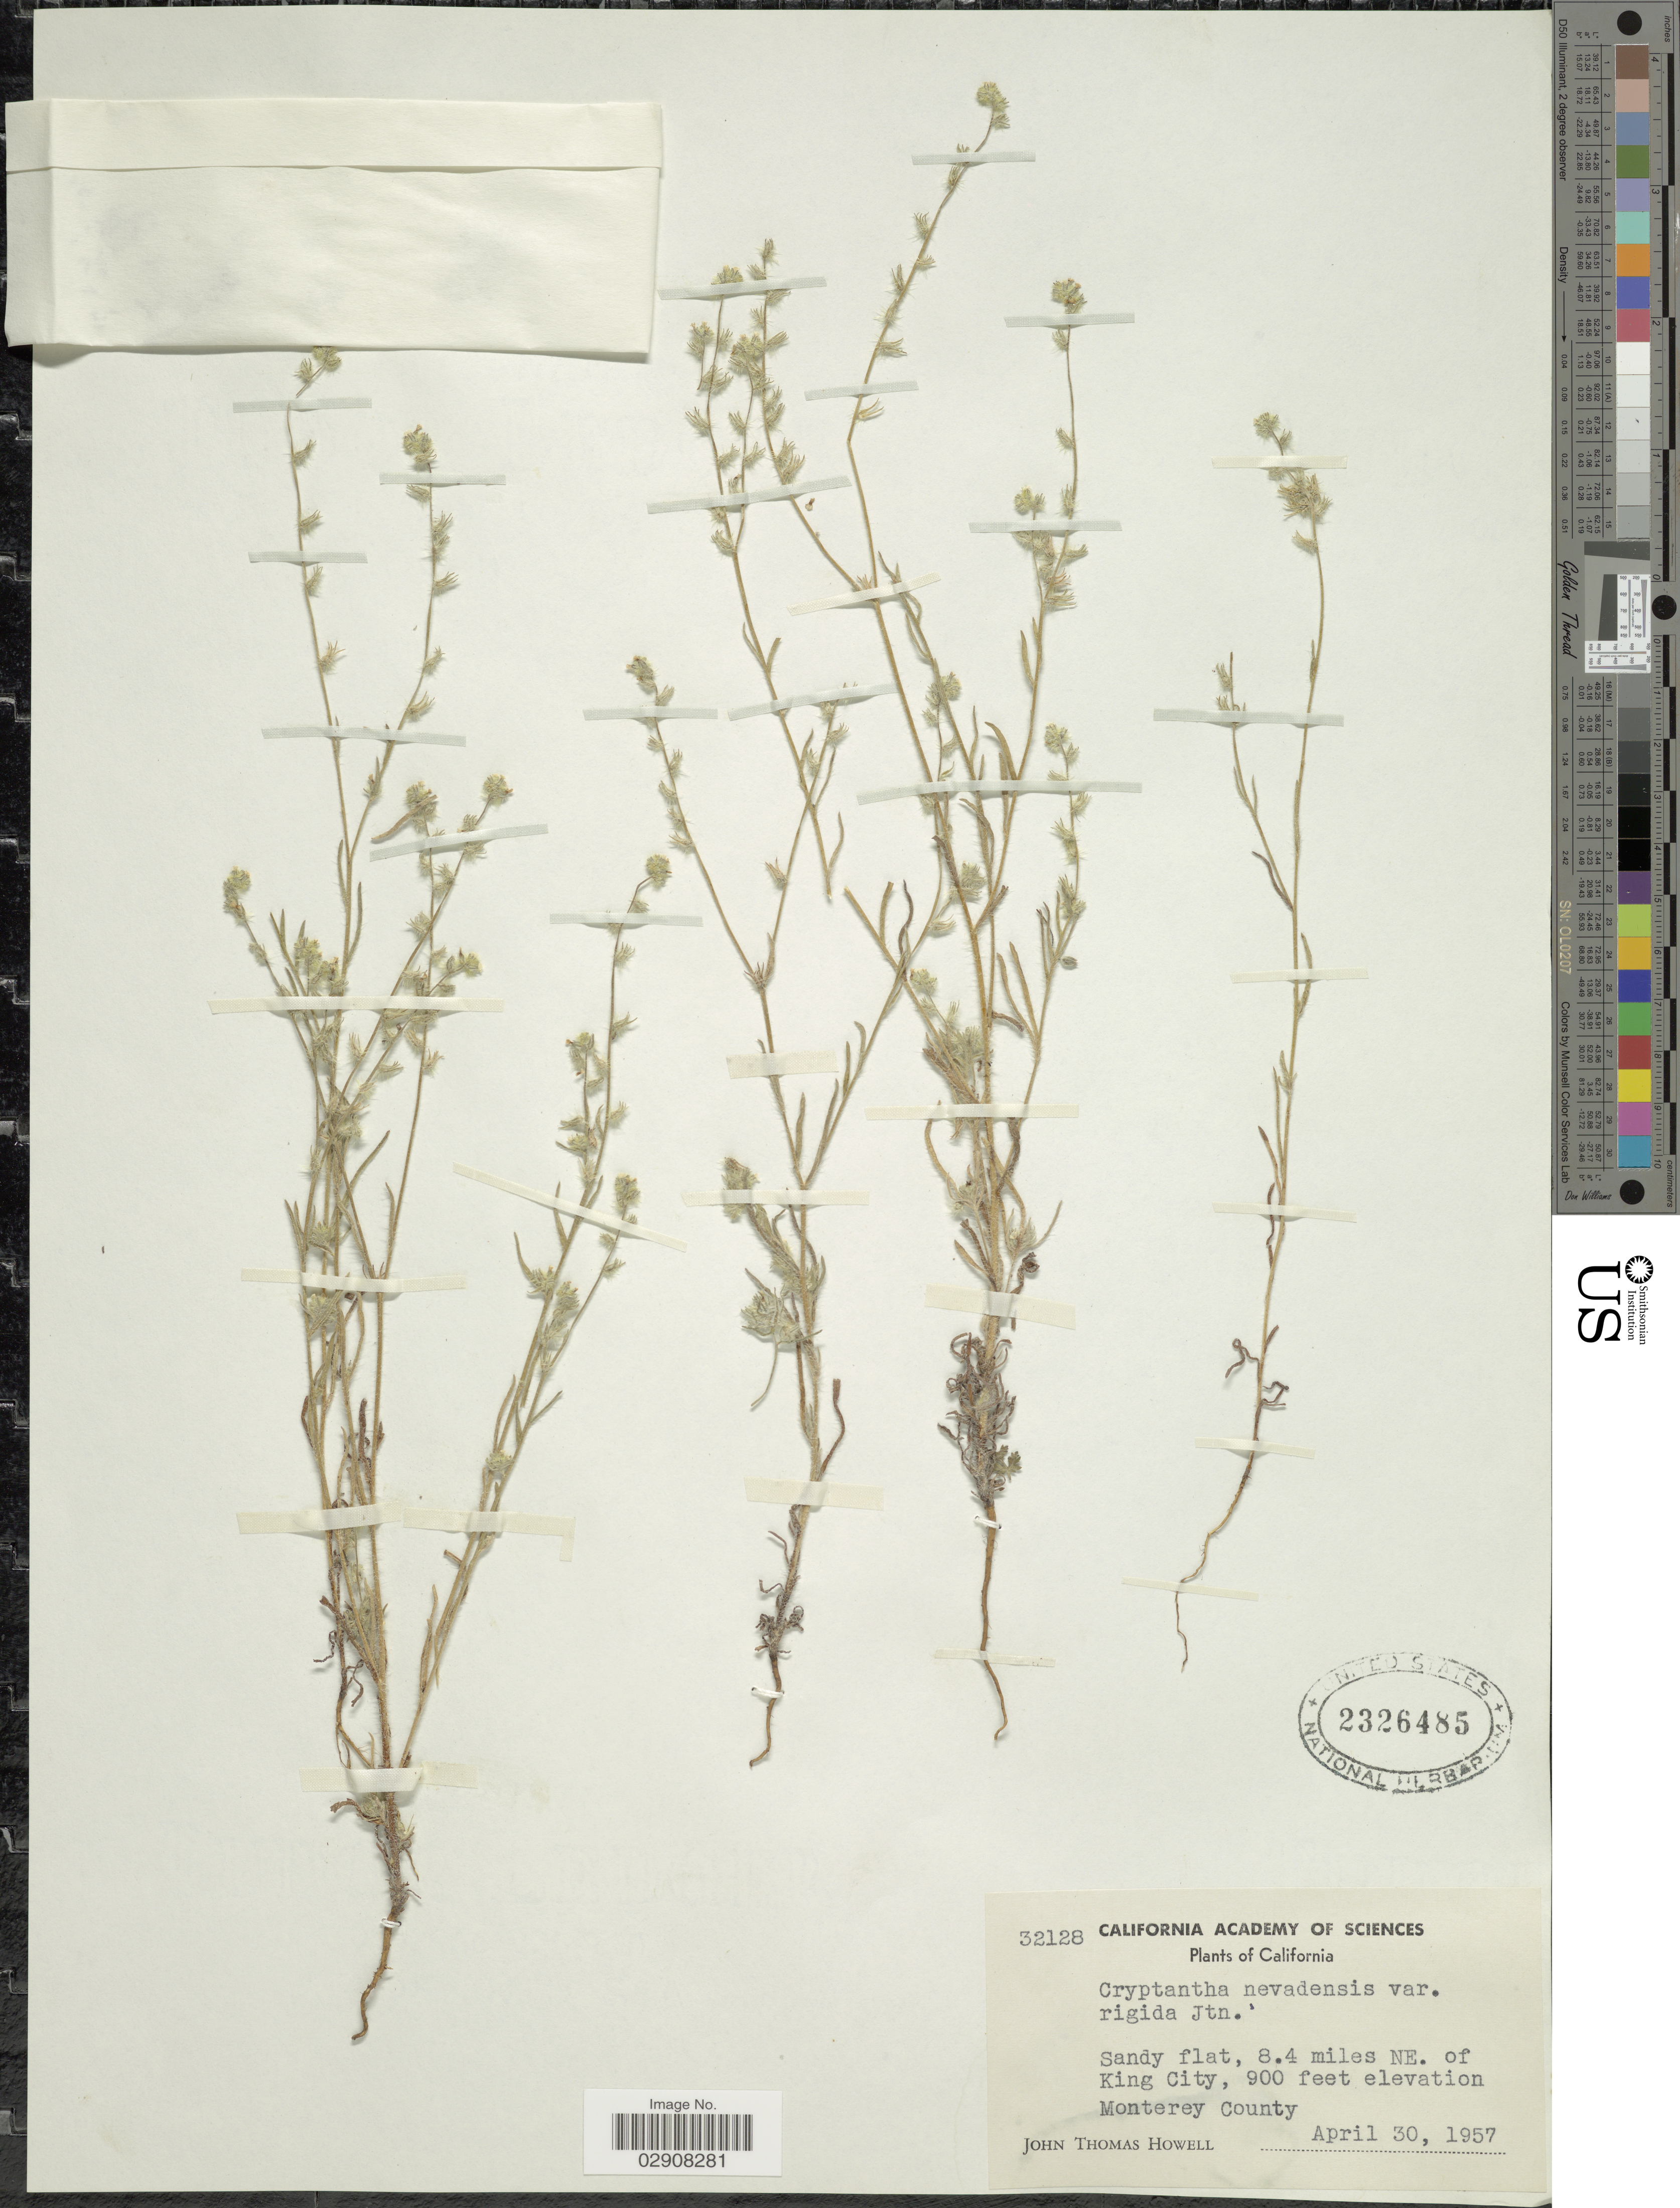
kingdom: Plantae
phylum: Tracheophyta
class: Magnoliopsida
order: Boraginales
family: Boraginaceae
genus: Cryptantha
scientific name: Cryptantha nevadensis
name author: A. Nelson & P.B. Kenn.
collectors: J. T. Howell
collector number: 32128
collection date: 1957-04-30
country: United States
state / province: California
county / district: Monterey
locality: Sandy flat, 8.4 miles NE. of King City, Monterey County.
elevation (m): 274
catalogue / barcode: US 2326485